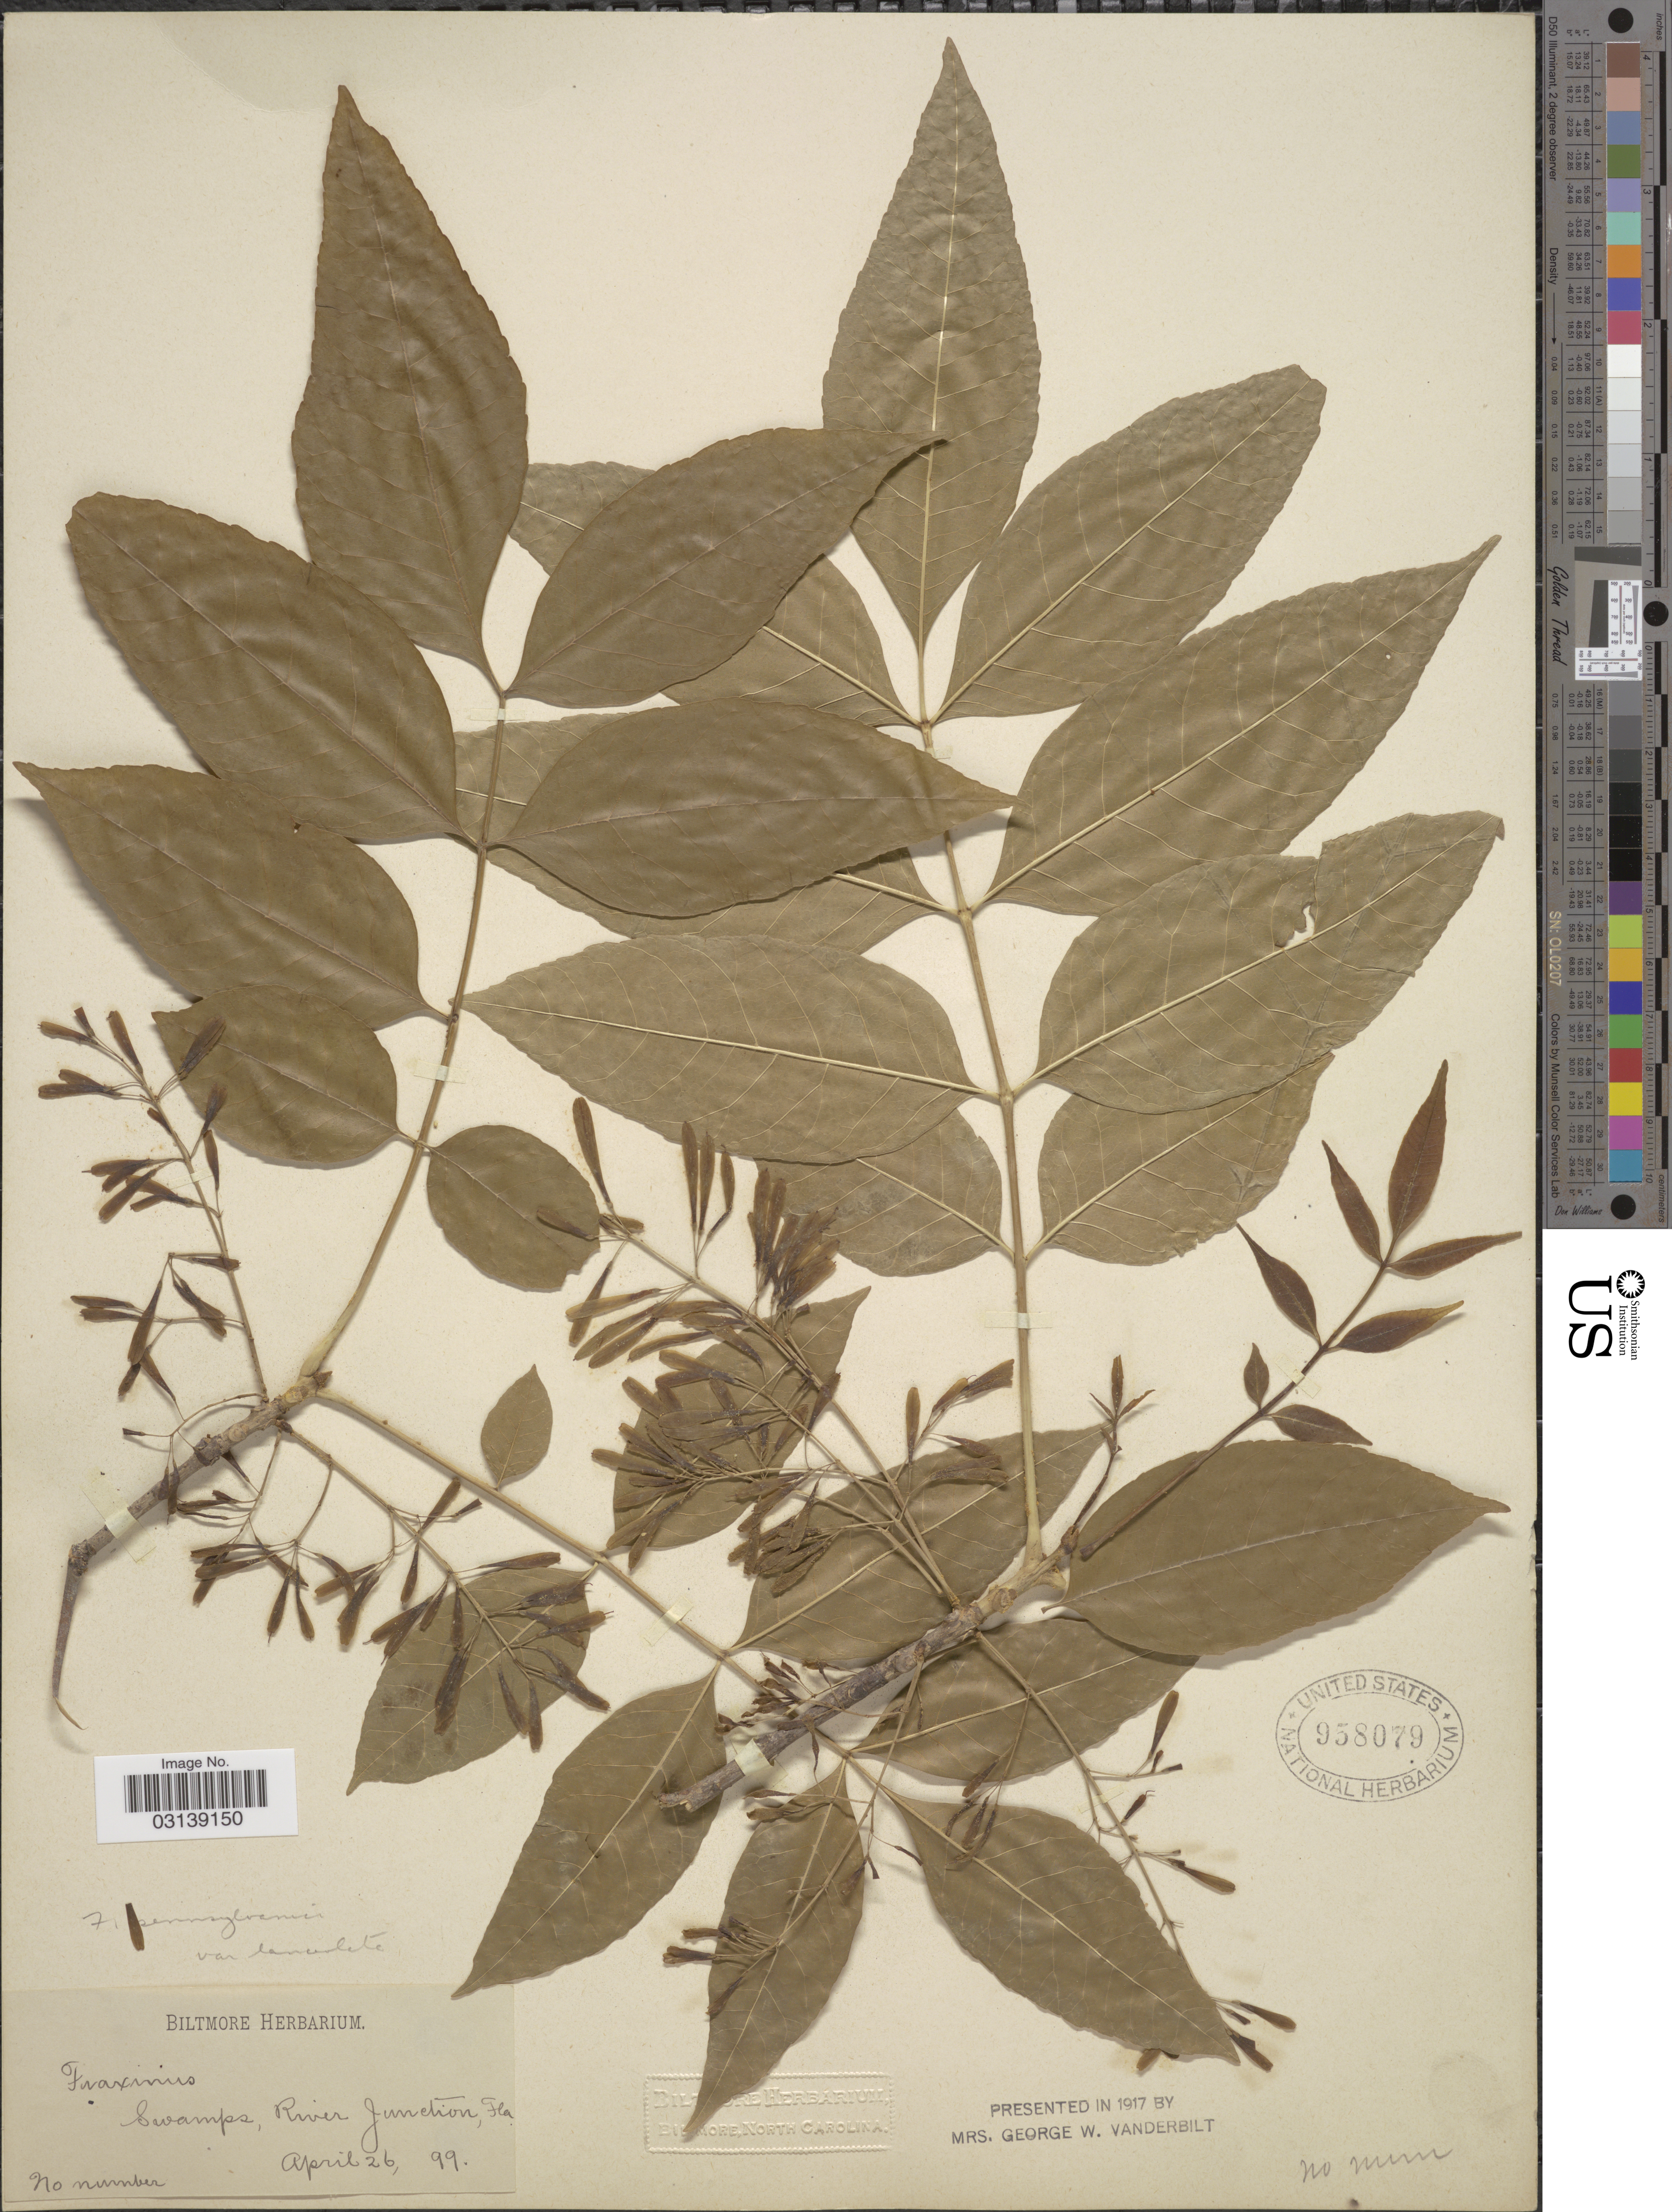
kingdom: Plantae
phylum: Tracheophyta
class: Magnoliopsida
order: Lamiales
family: Oleaceae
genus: Fraxinus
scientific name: Fraxinus pennsylvanica var. lanceolata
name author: Sarg.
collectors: ex herb. Biltmore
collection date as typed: Transcribed d/m/y: 26/4/99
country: United States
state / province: Florida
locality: Swamps, River Junction.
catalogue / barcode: US 958079